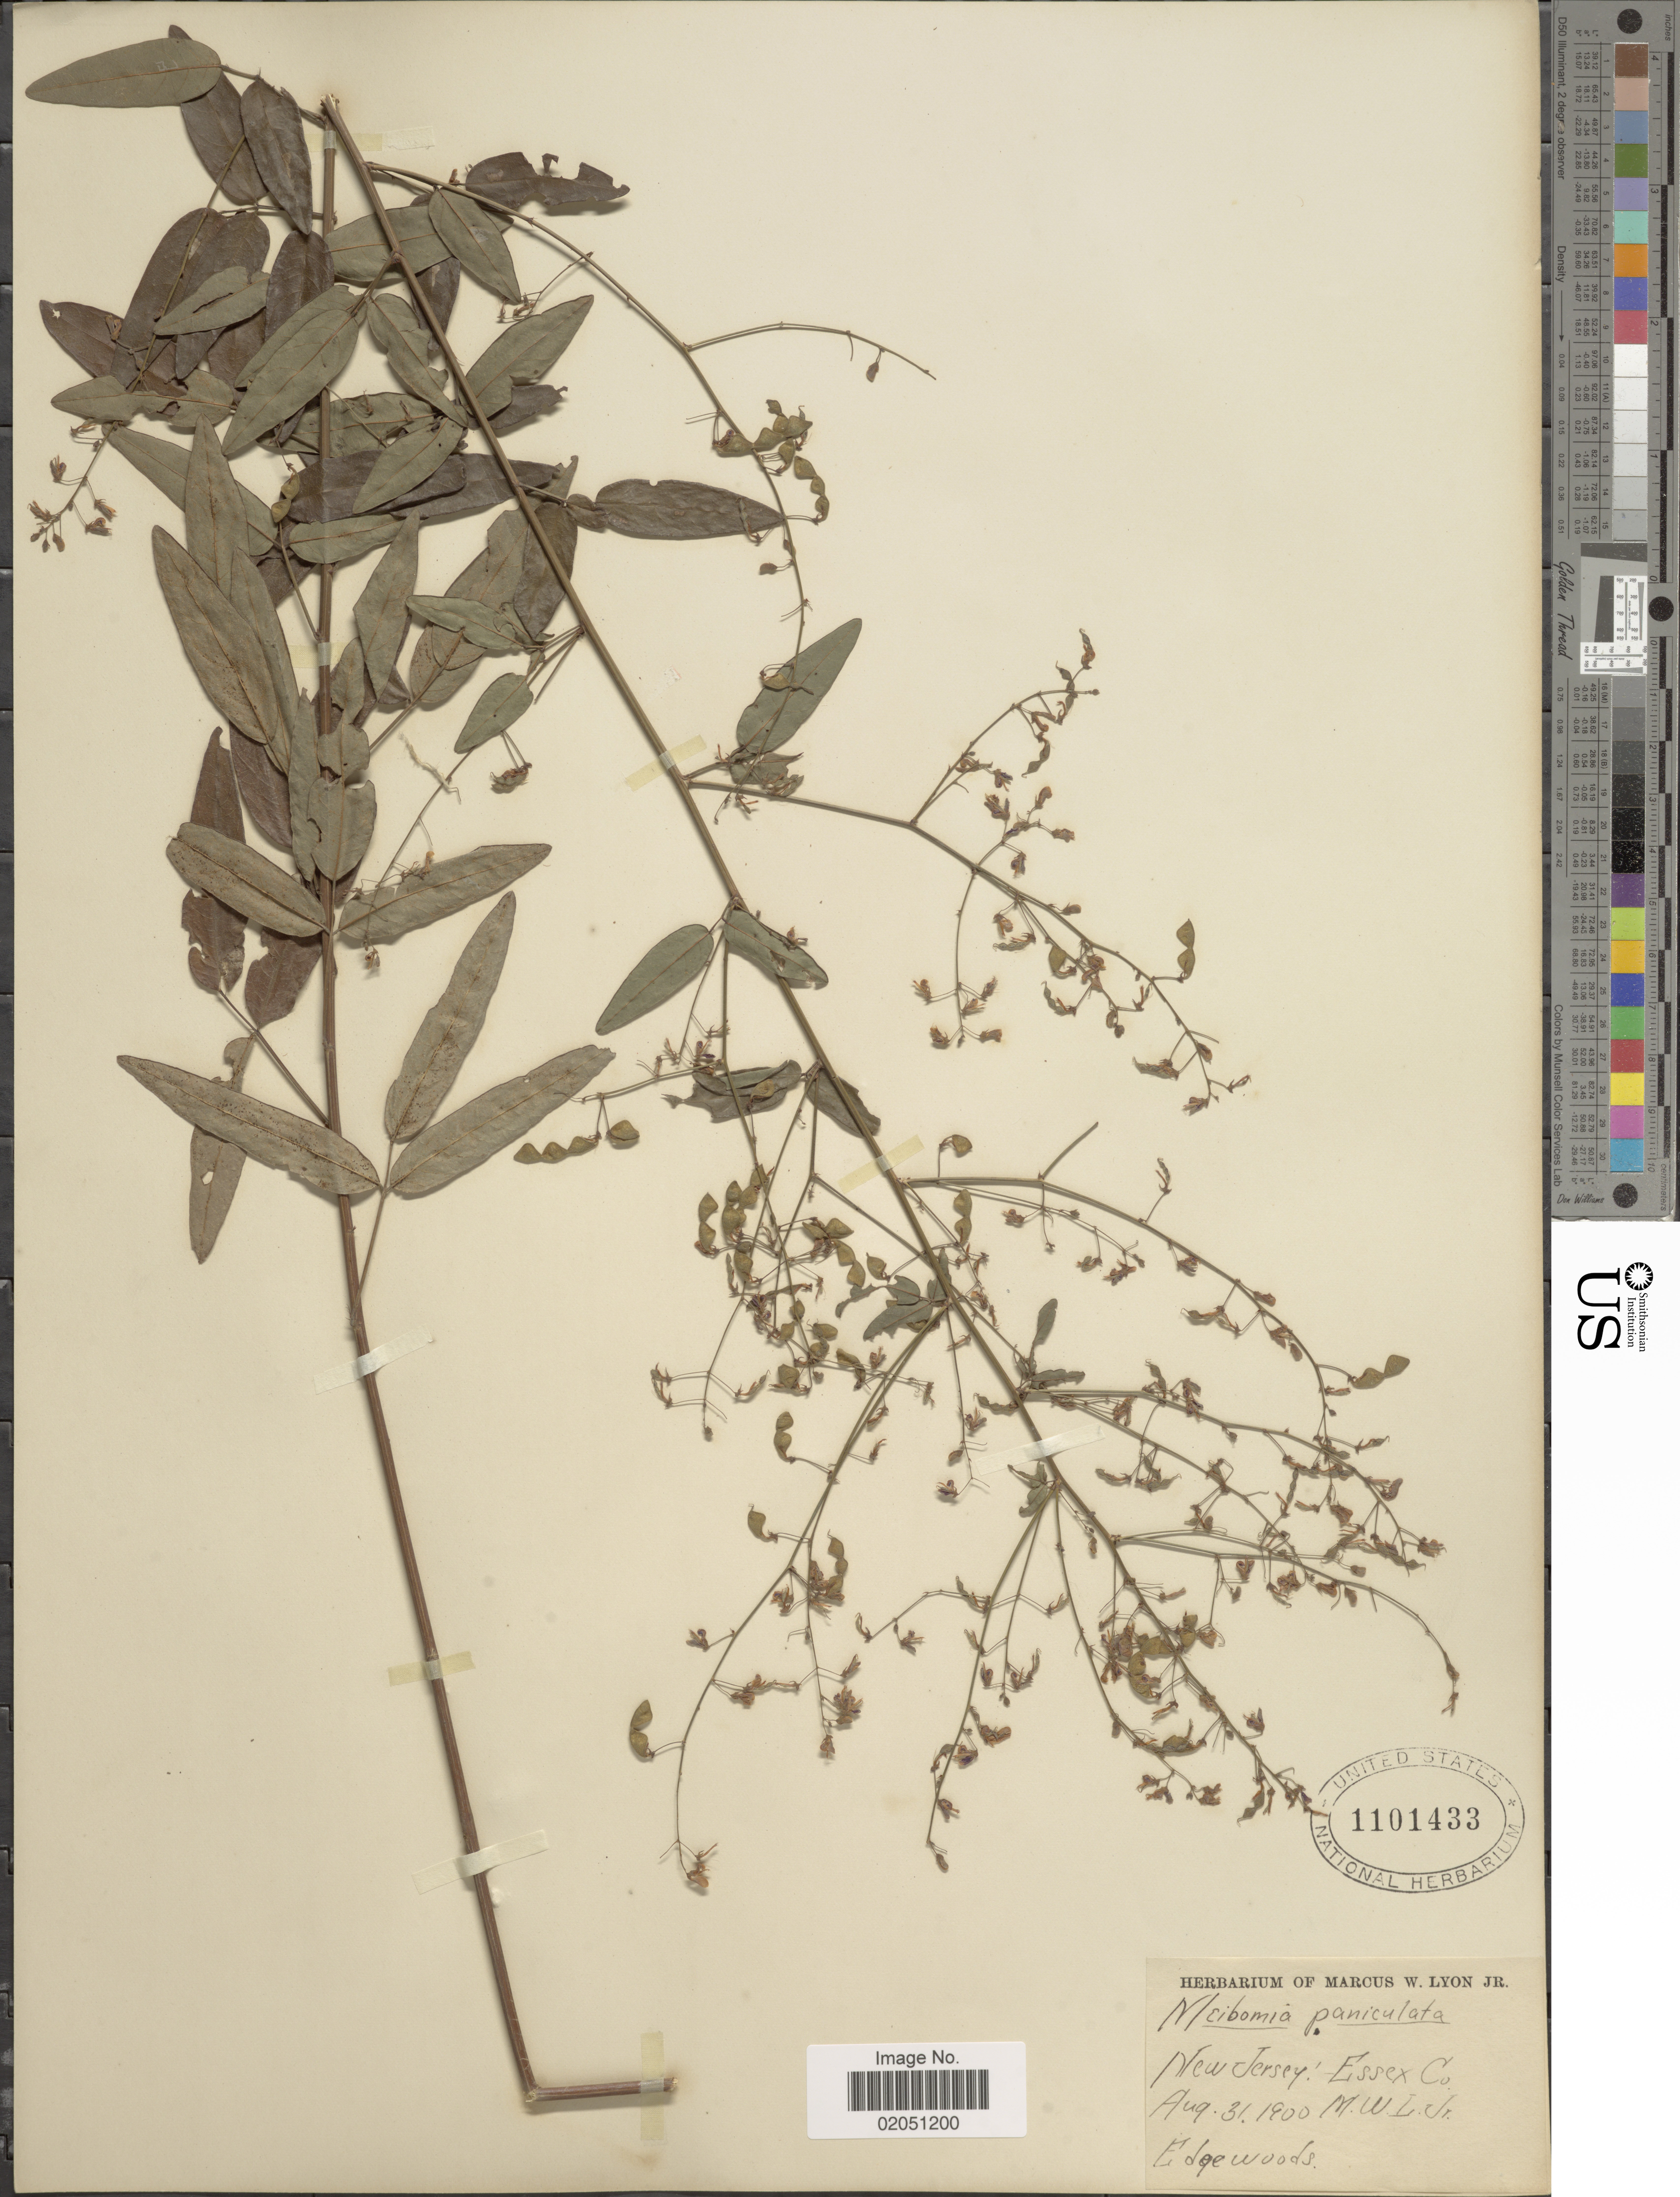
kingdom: Plantae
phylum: Tracheophyta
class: Magnoliopsida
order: Fabales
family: Fabaceae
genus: Desmodium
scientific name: Desmodium paniculatum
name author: (L.) DC.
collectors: M. W. Lyon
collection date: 1900-08-31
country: United States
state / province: New Jersey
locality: Essex Co, Edge woods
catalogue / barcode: US 1101433